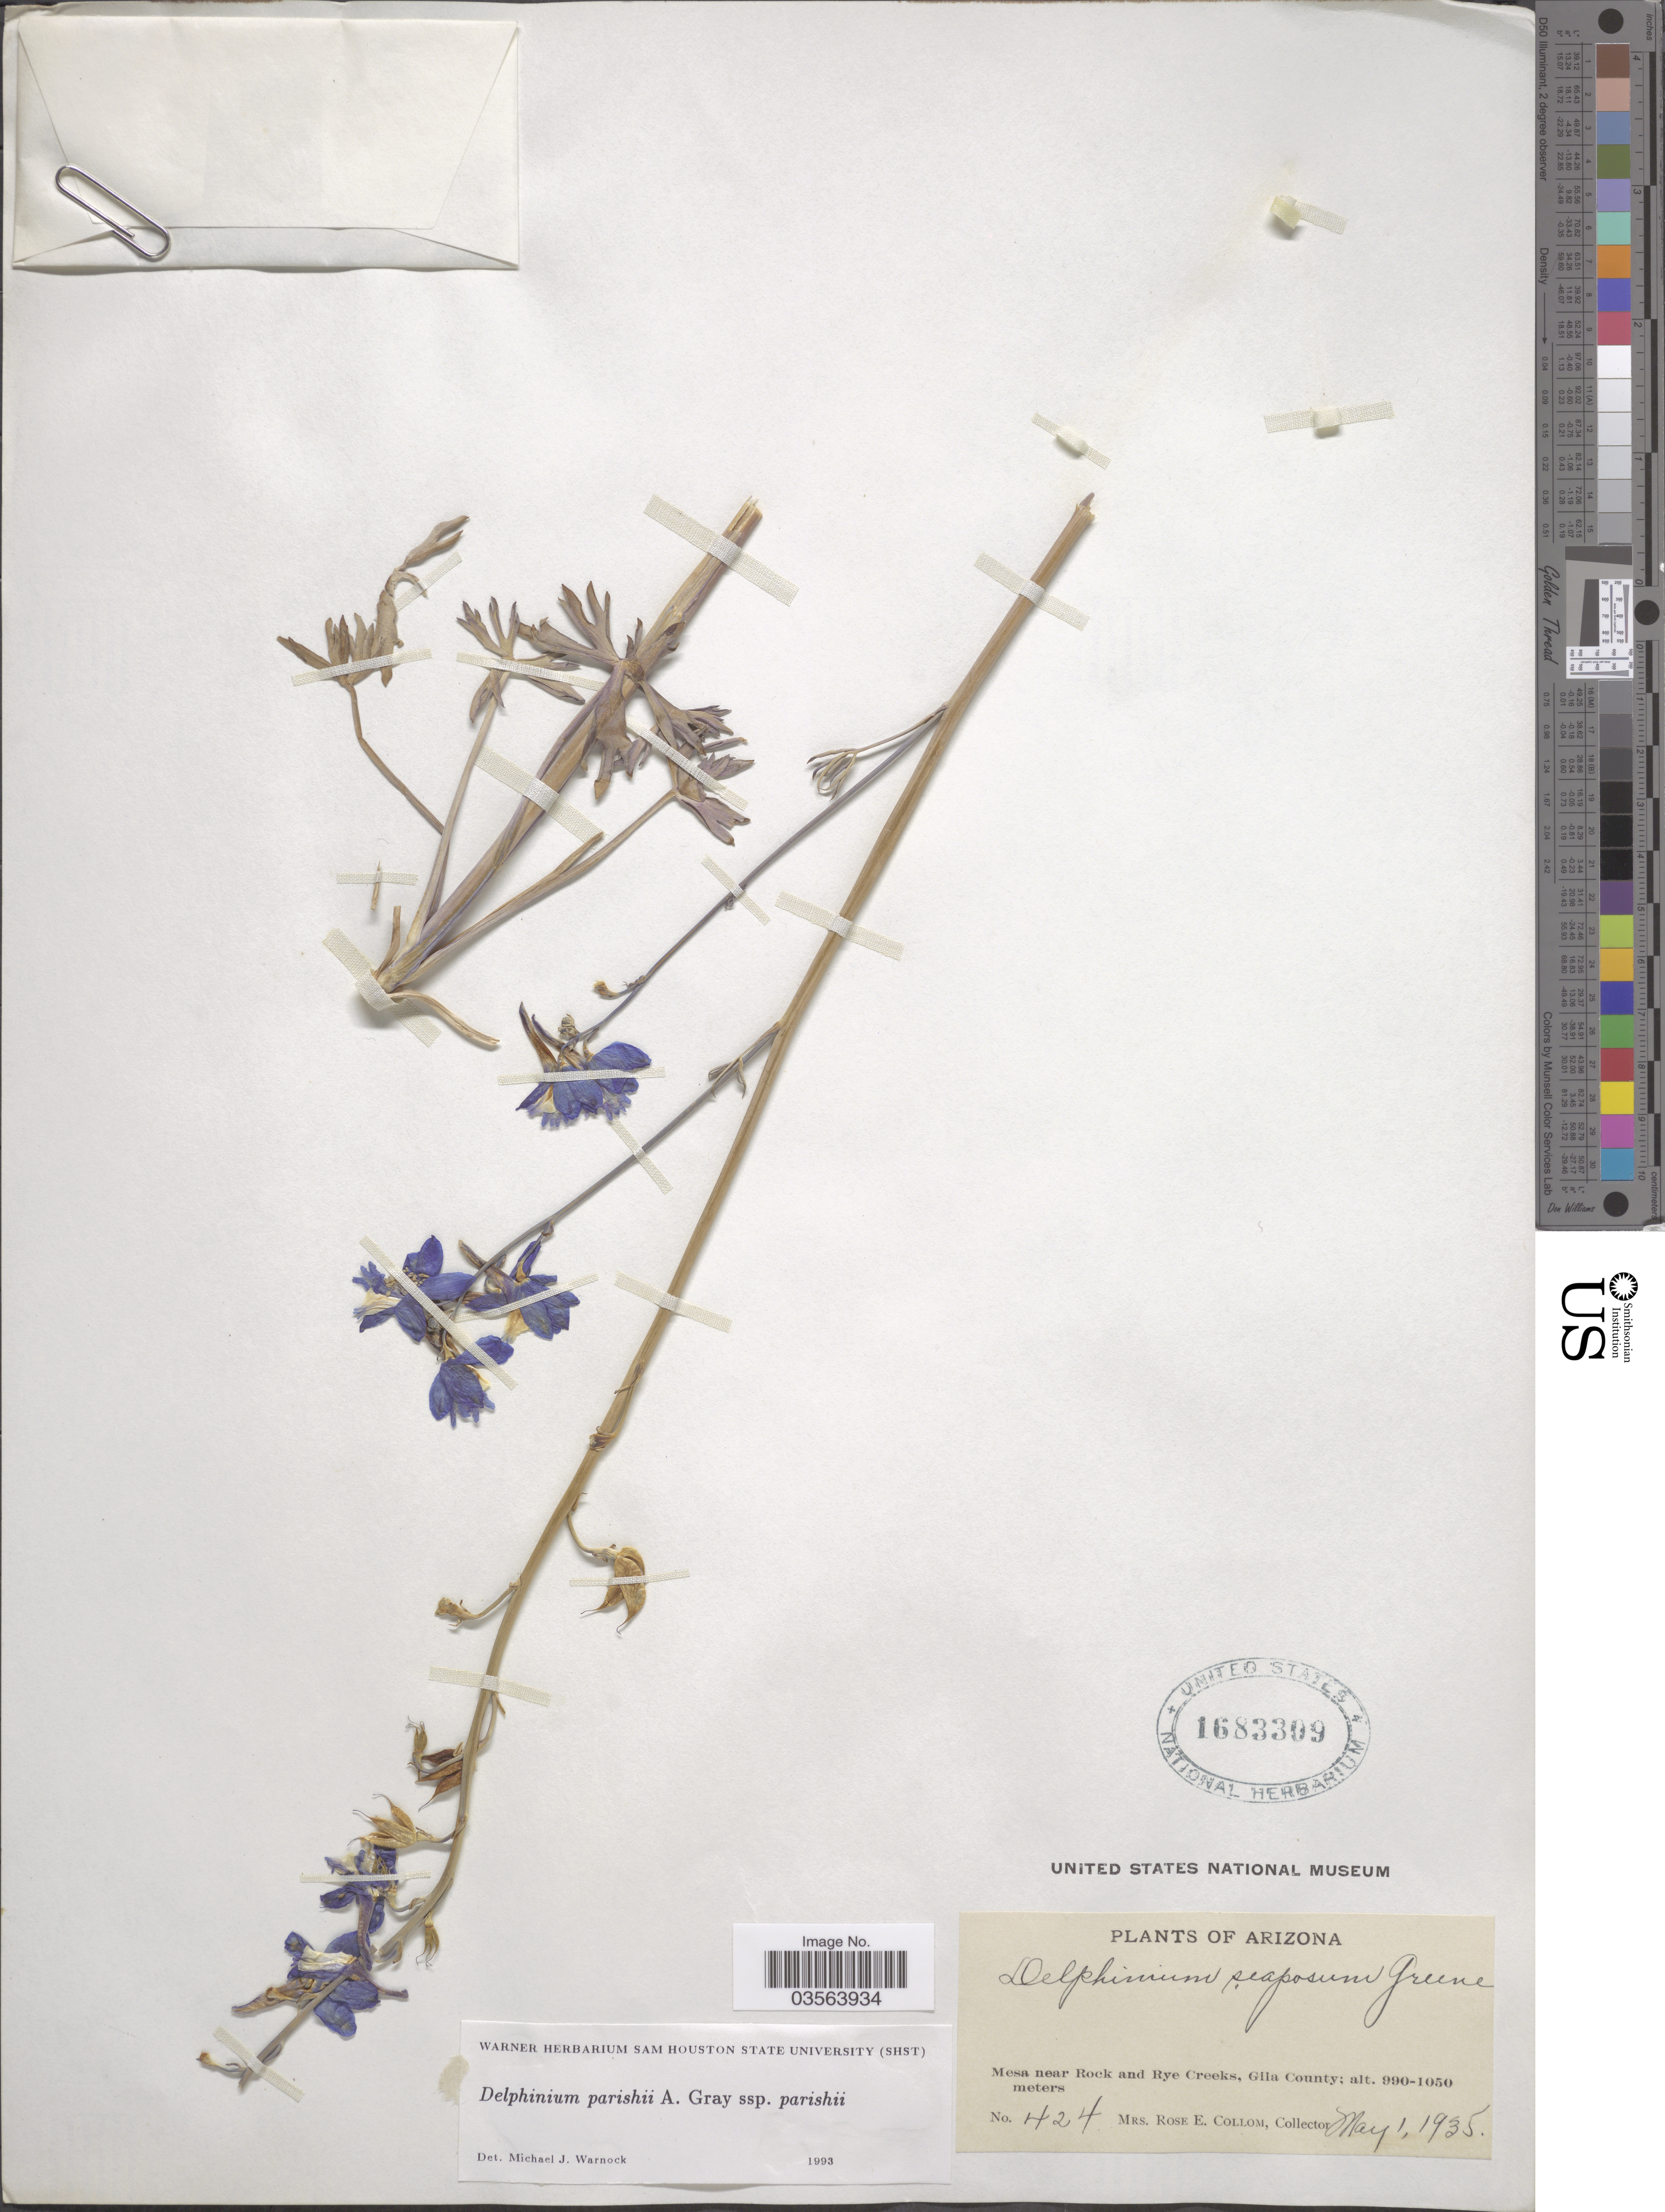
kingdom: Plantae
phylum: Tracheophyta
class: Magnoliopsida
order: Ranunculales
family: Ranunculaceae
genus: Delphinium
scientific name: Delphinium parishii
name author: A. Gray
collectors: R. E. Collom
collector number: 424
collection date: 1935-05-01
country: United States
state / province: Arizona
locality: Mesa near Rock and Rye Creeks, Gila County.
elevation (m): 990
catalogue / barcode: US 1683309